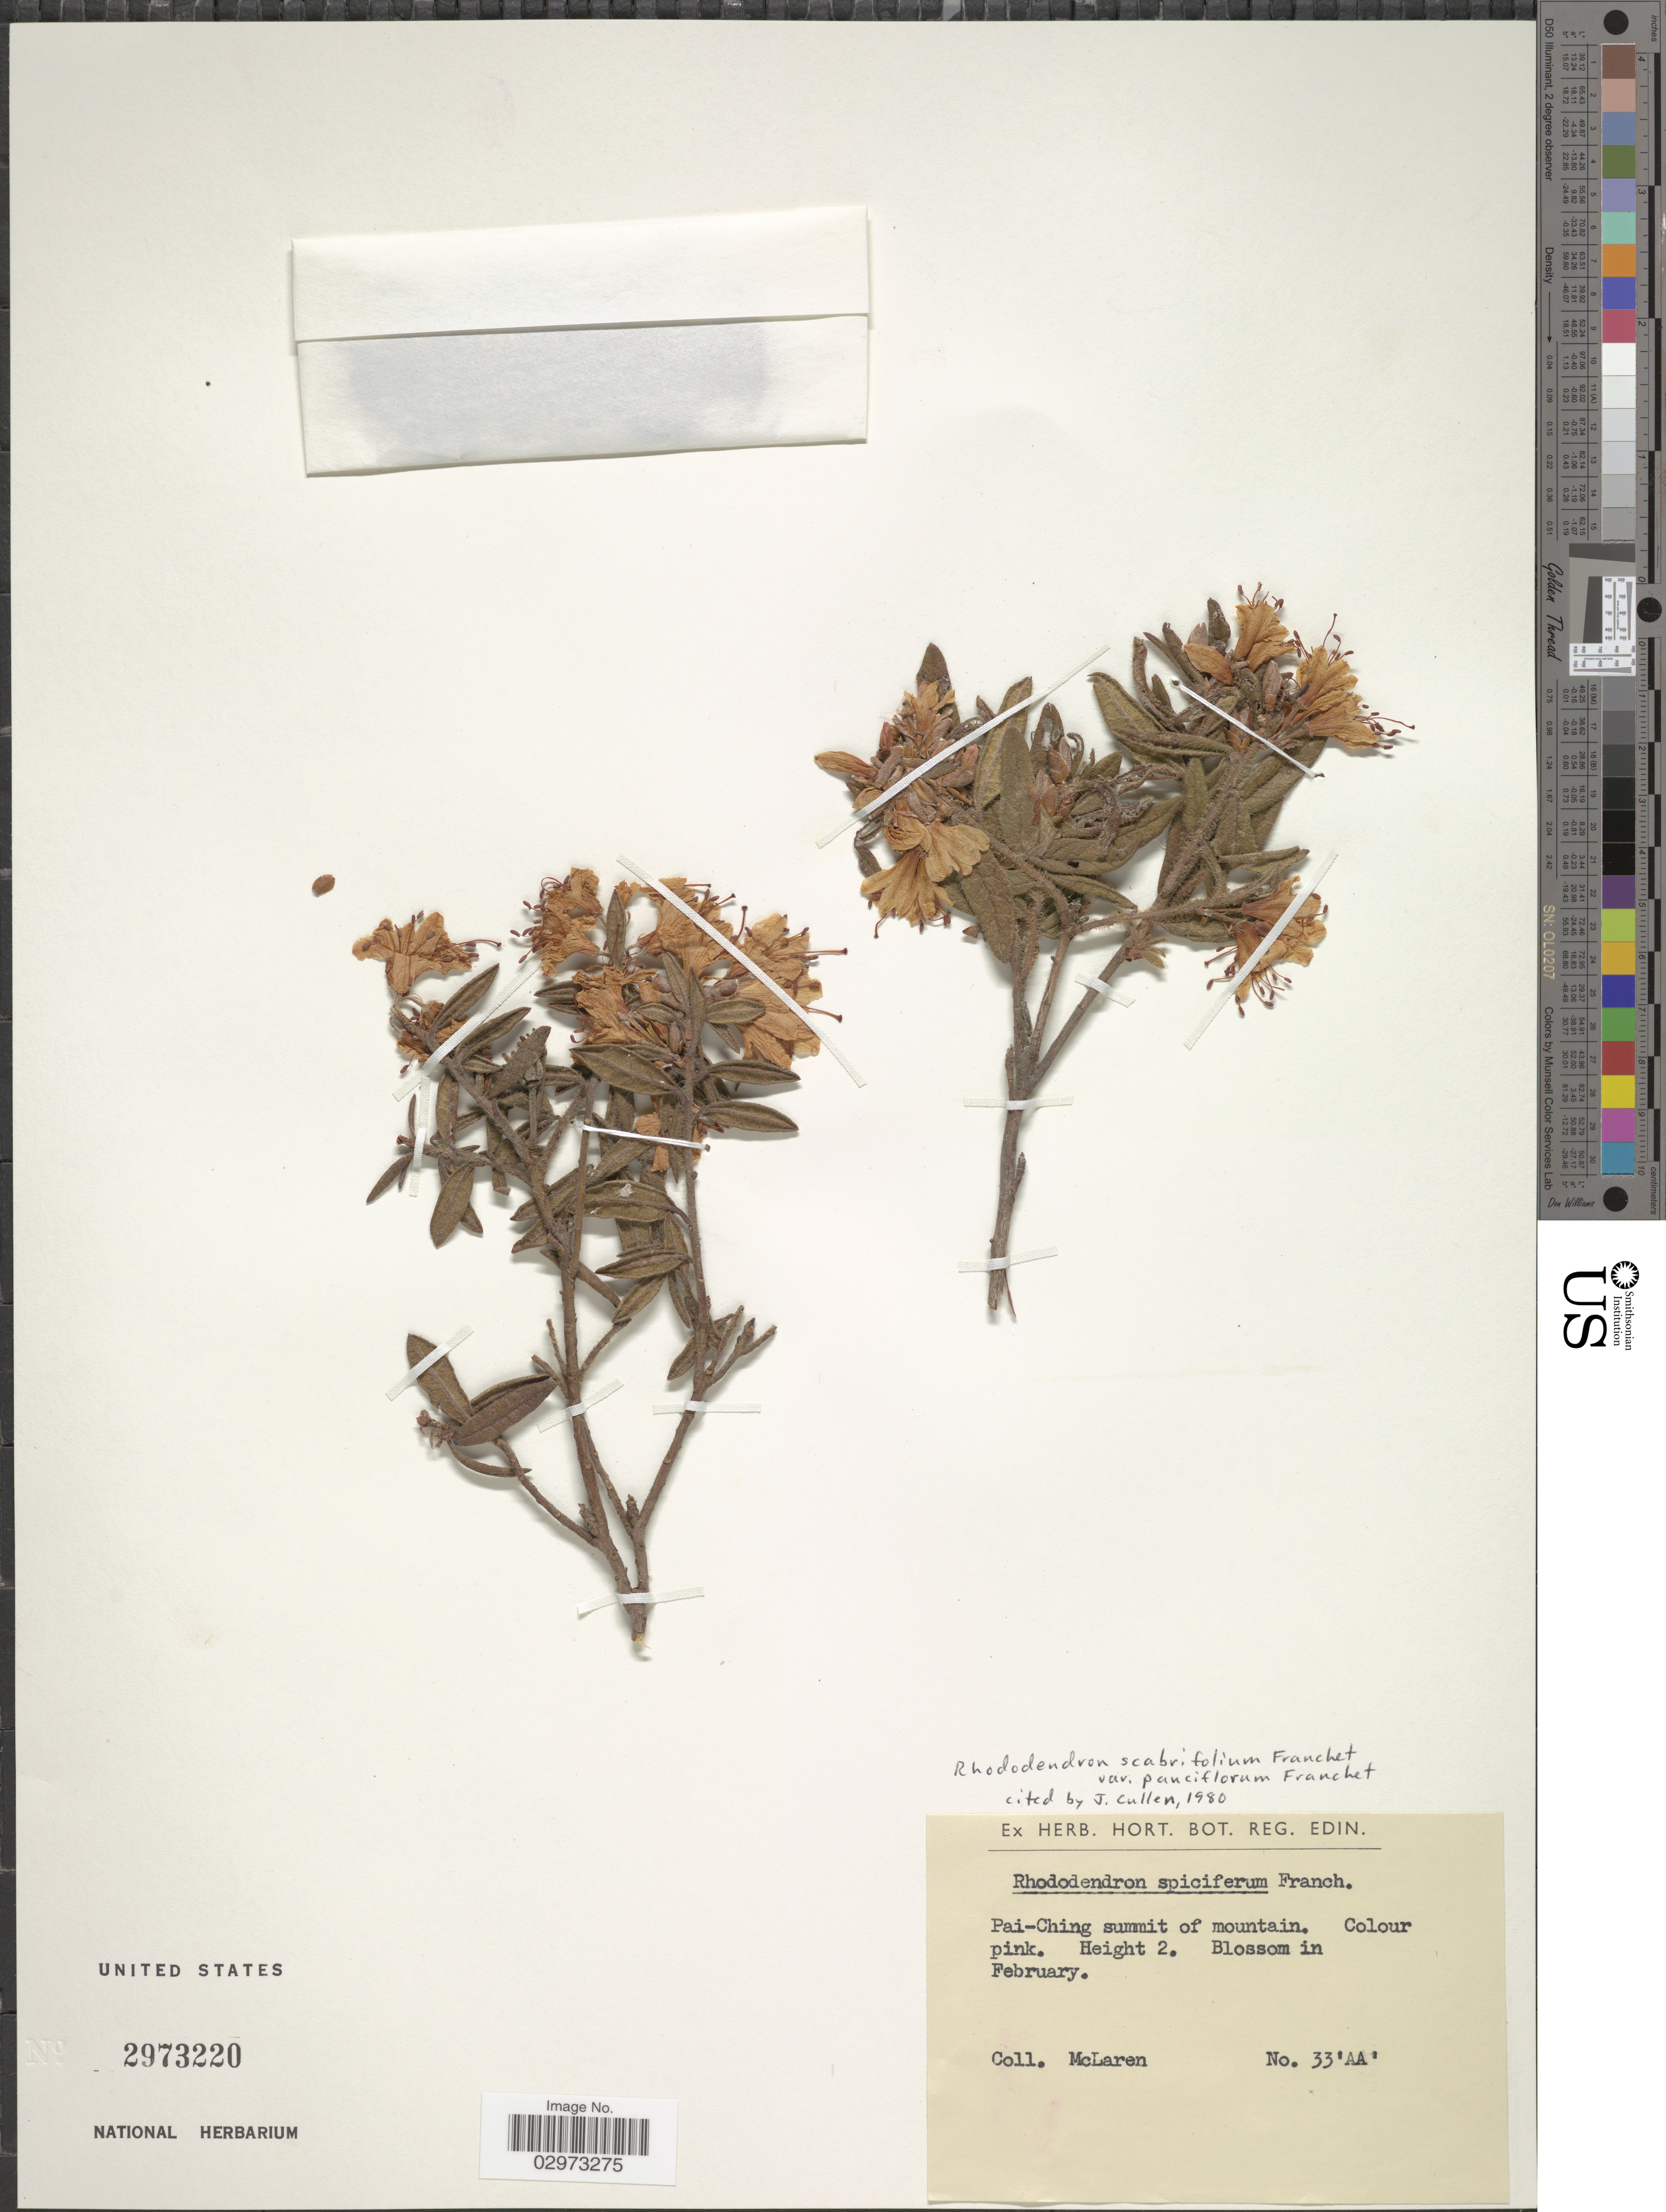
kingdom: Plantae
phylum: Tracheophyta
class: Magnoliopsida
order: Ericales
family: Ericaceae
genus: Rhododendron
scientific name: Rhododendron scabrifolium var. pauciflorum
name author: Franch.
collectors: McLaren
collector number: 33'AA'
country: China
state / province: Shanxi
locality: Pai-Ching summit of mountain.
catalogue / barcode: US 2973220